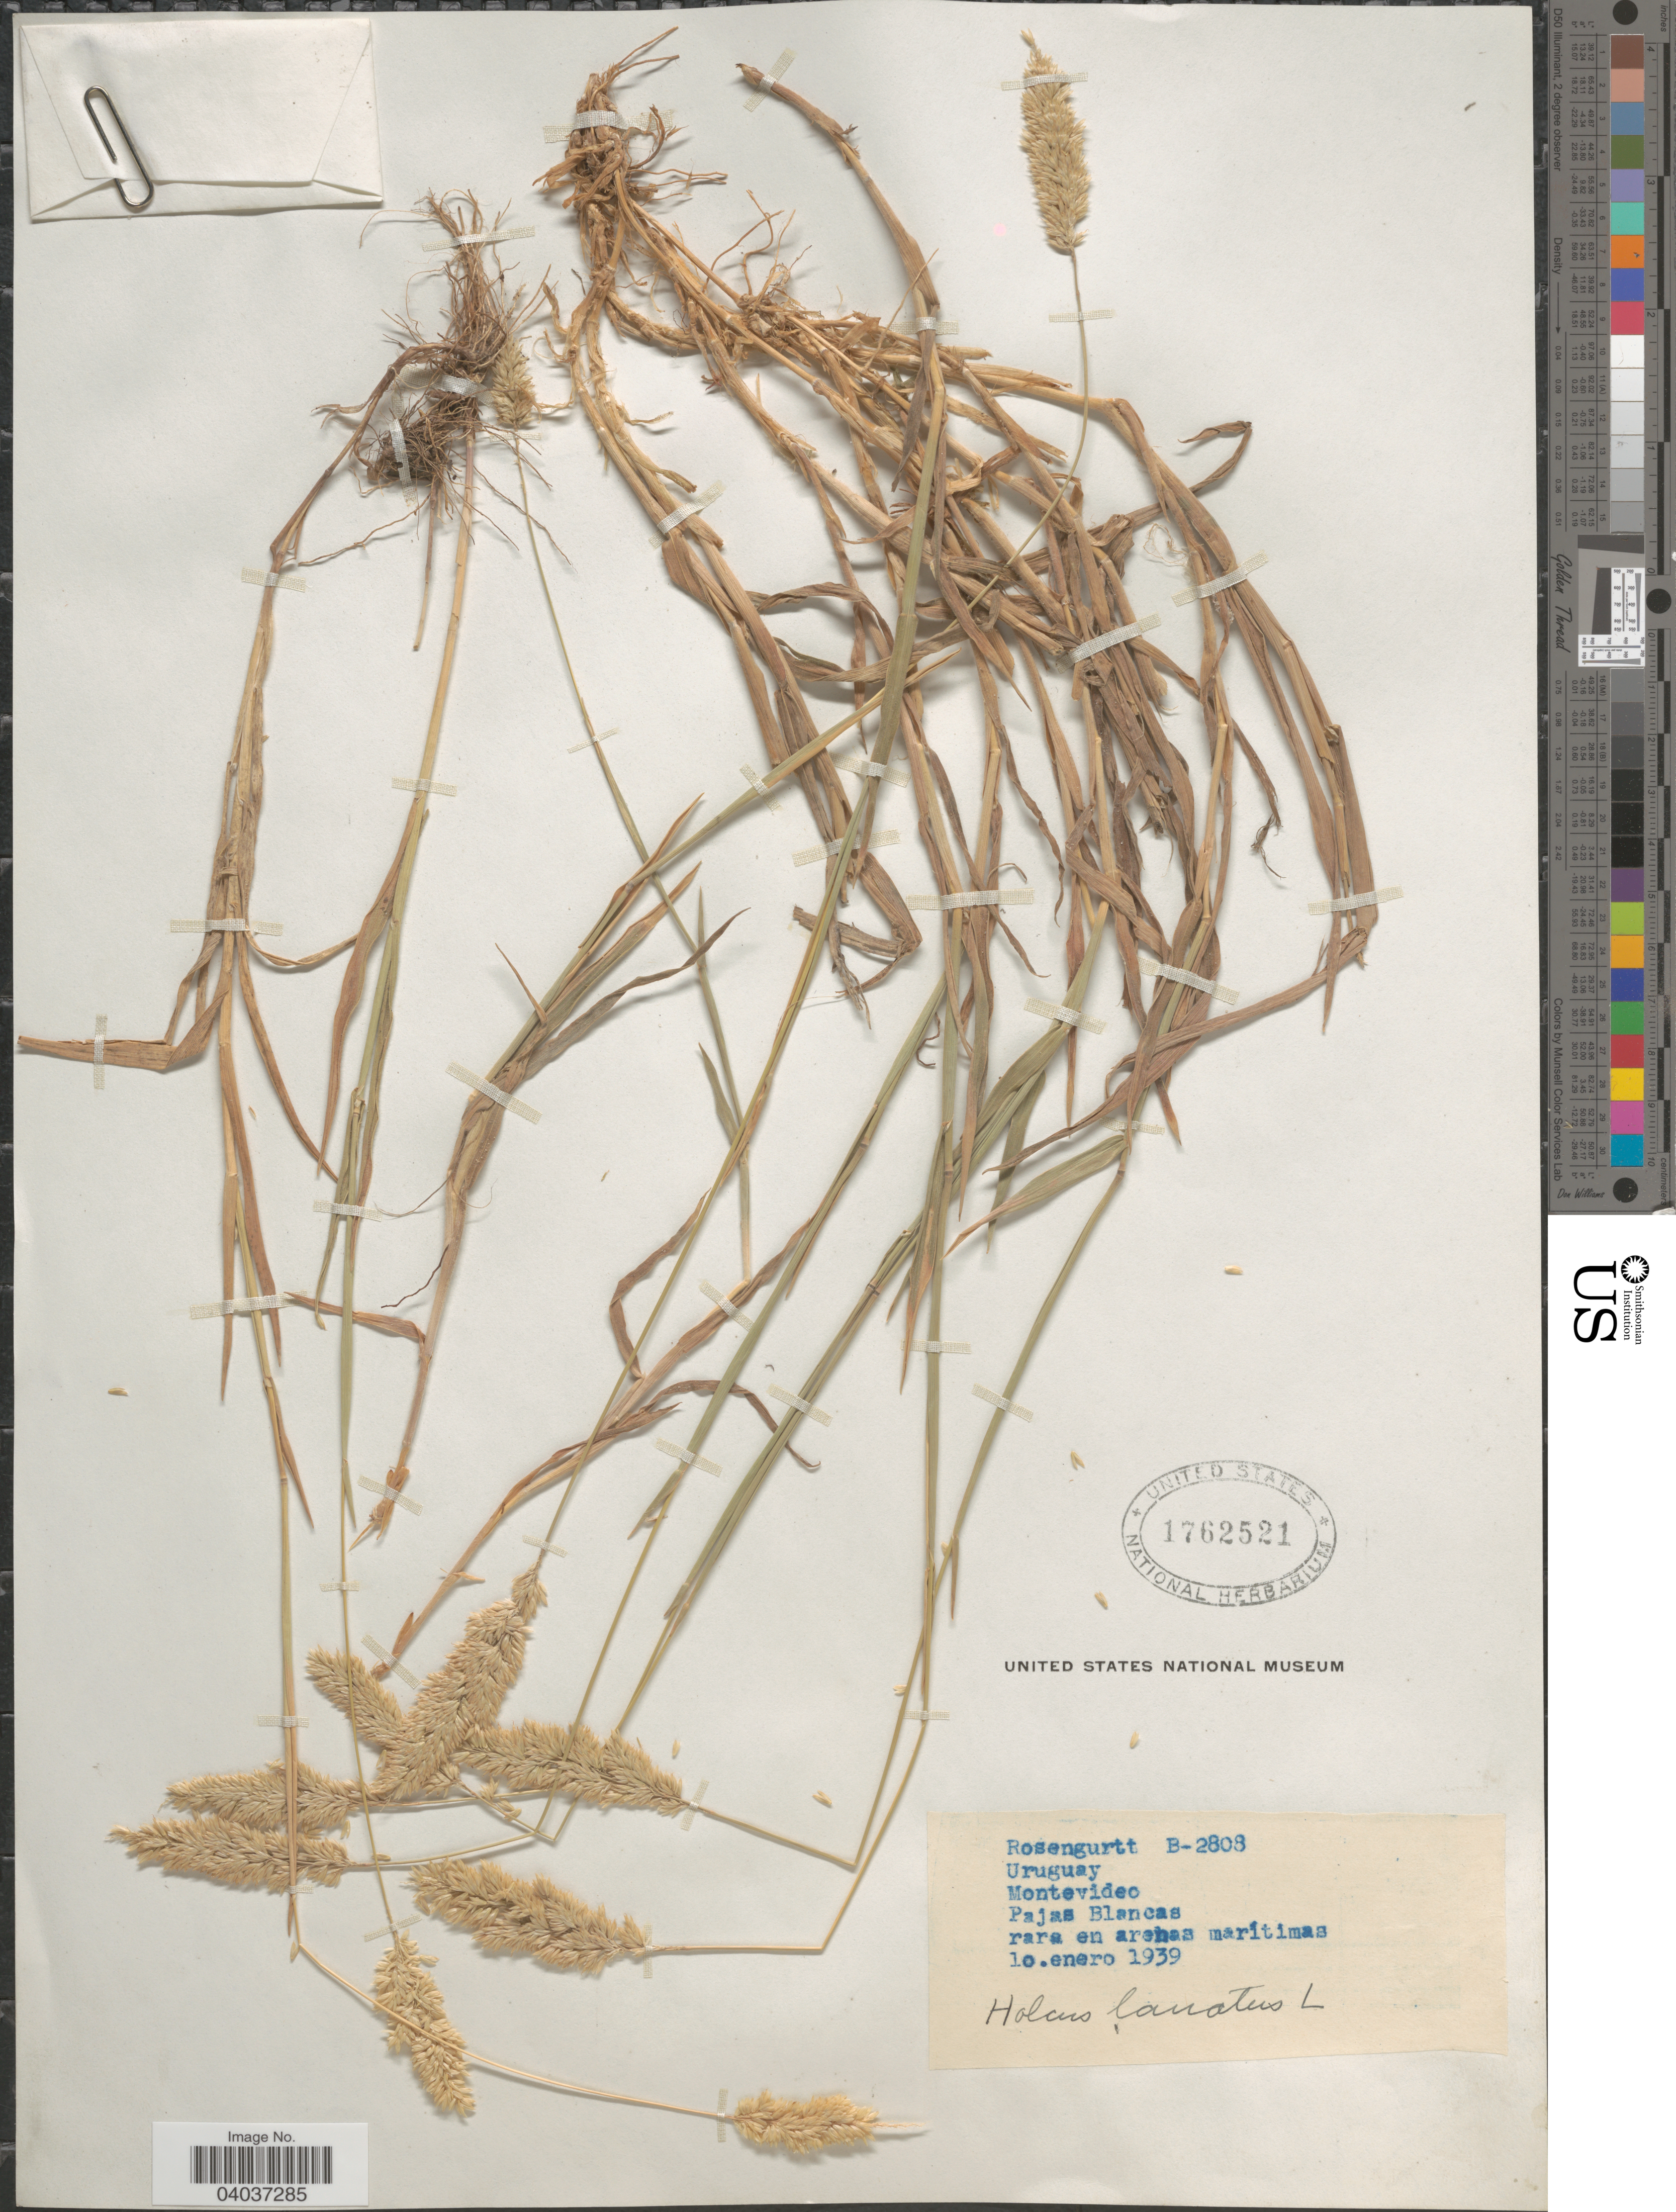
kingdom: Plantae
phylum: Tracheophyta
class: Liliopsida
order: Poales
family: Poaceae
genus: Holcus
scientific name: Holcus lanatus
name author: L.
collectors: Rosengurtt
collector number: B-2808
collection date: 1939-01-10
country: Uruguay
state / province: Montevideo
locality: Pajas Blancas.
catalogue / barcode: US 1762521